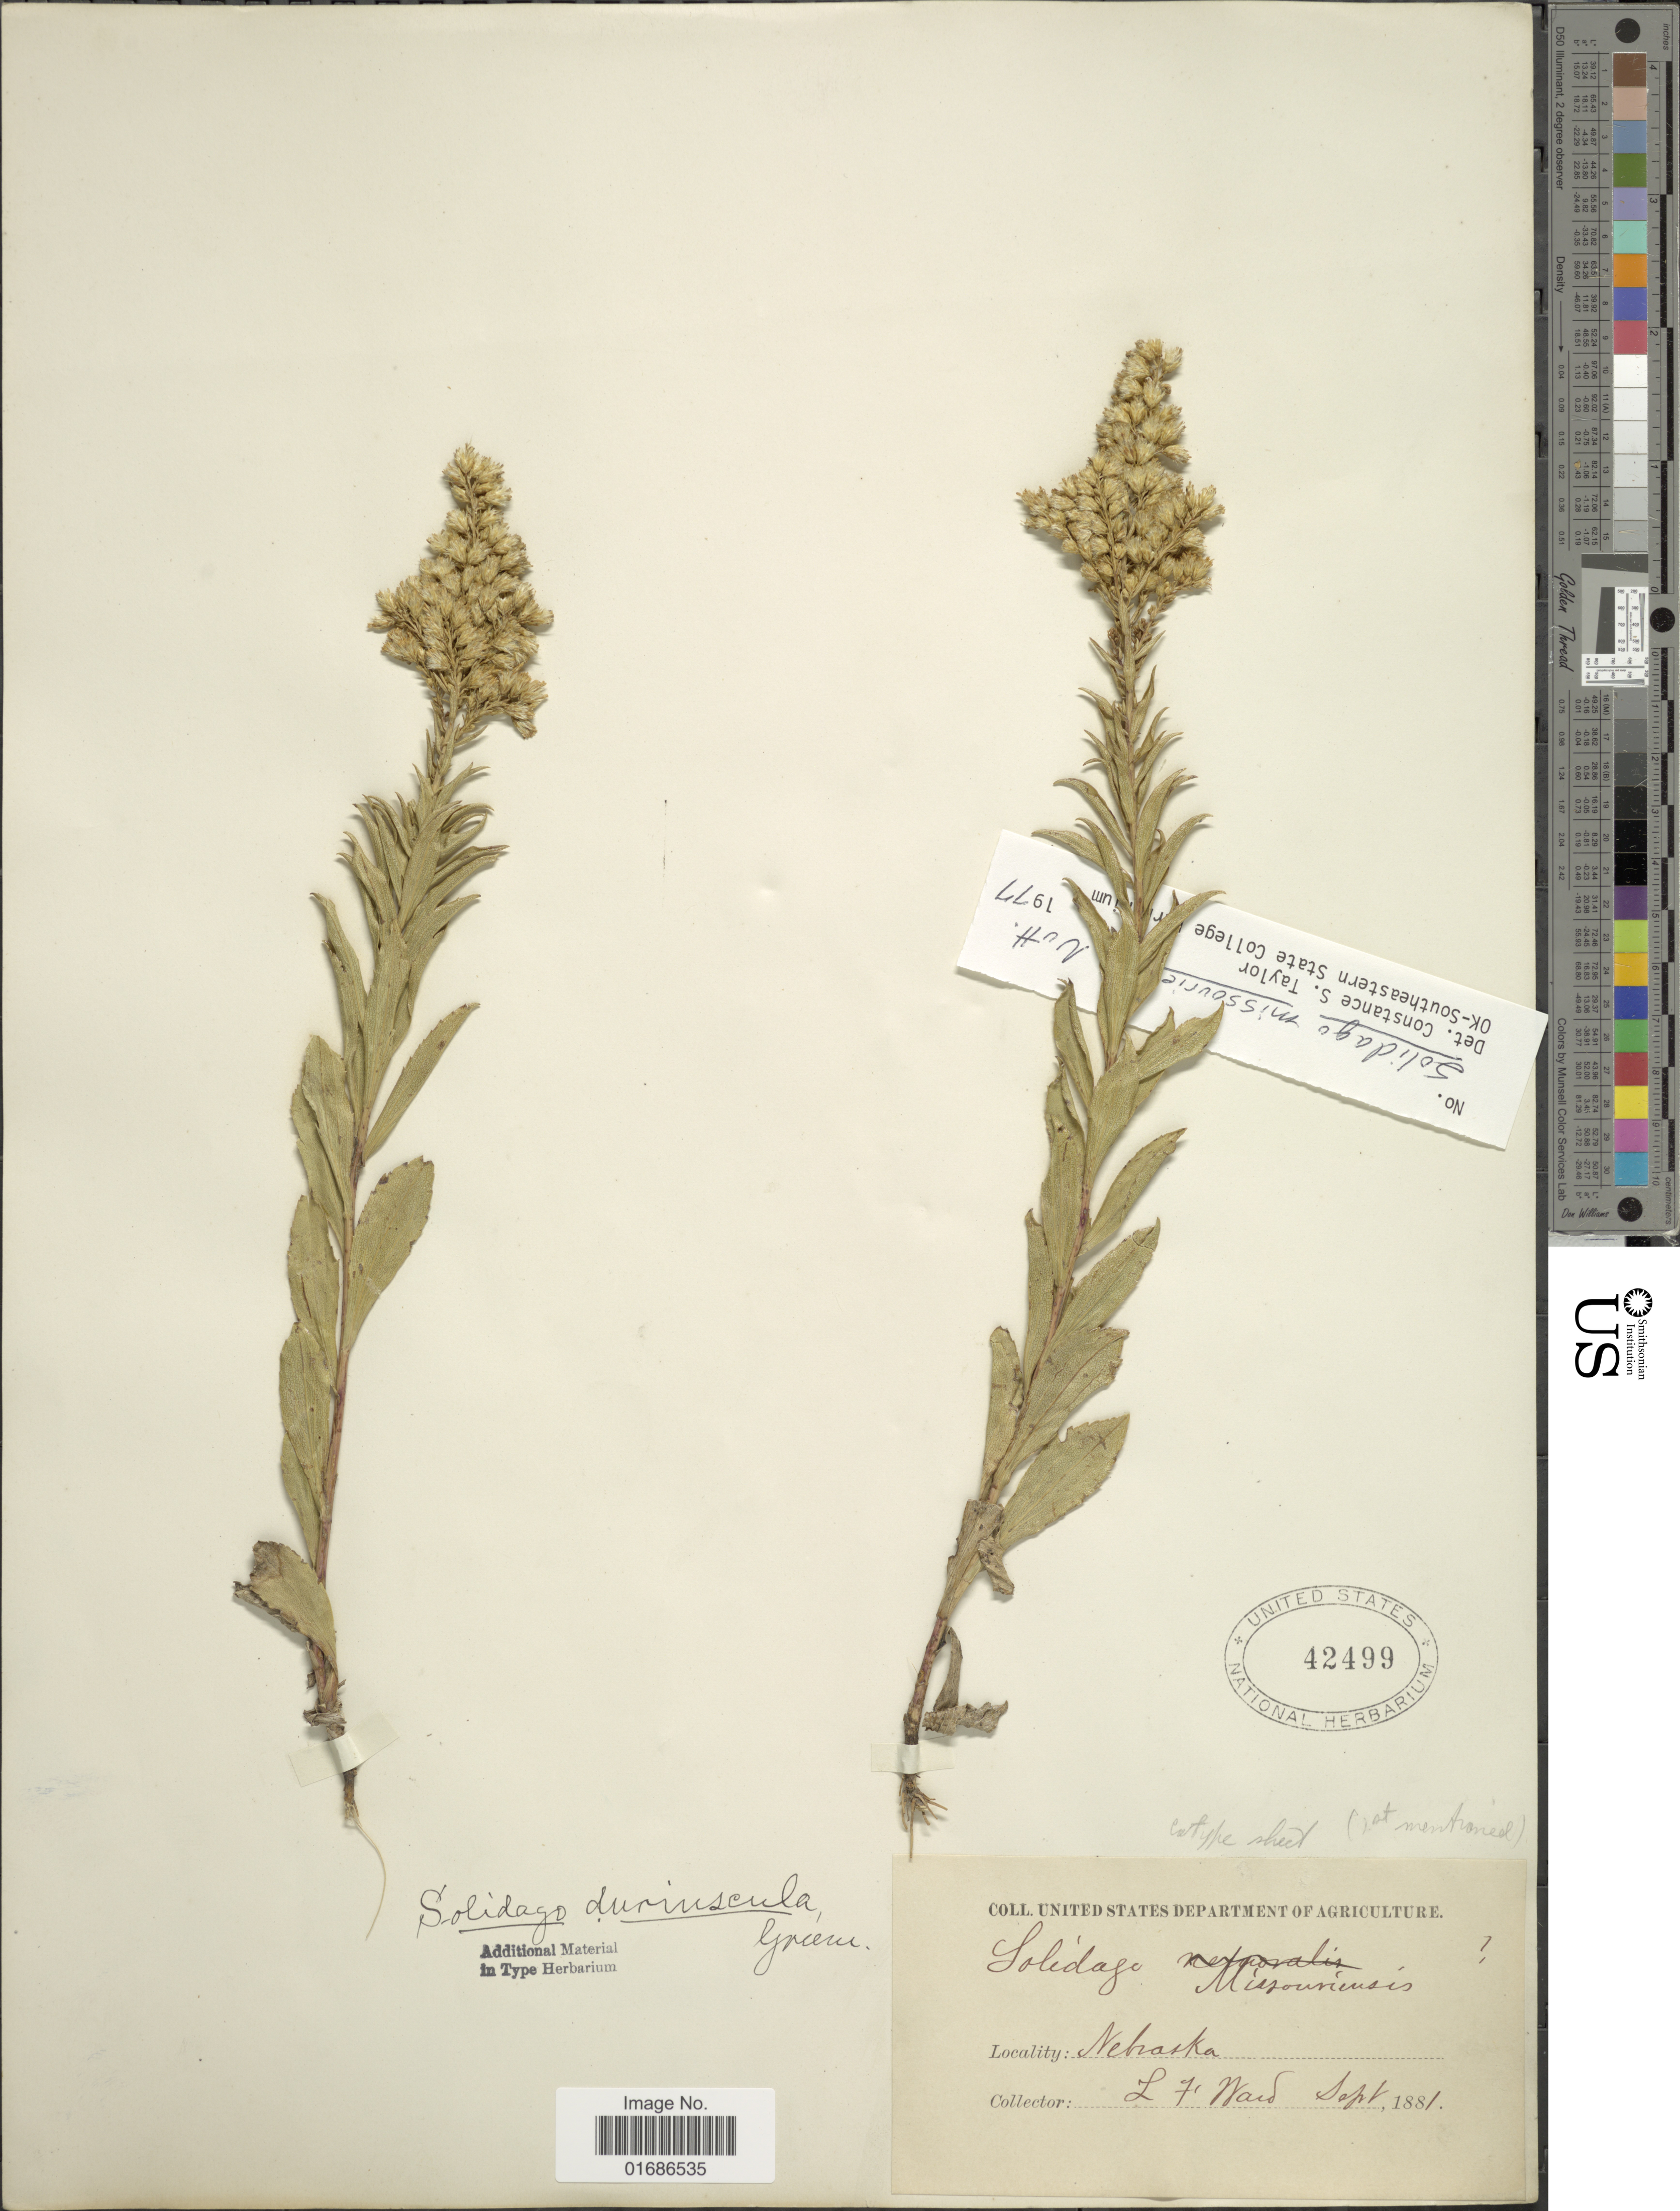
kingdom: Plantae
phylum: Tracheophyta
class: Magnoliopsida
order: Asterales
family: Asteraceae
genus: Solidago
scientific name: Solidago duriuscula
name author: Greene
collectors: L. Ward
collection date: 1881-09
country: United States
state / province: Nebraska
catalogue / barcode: US 42499